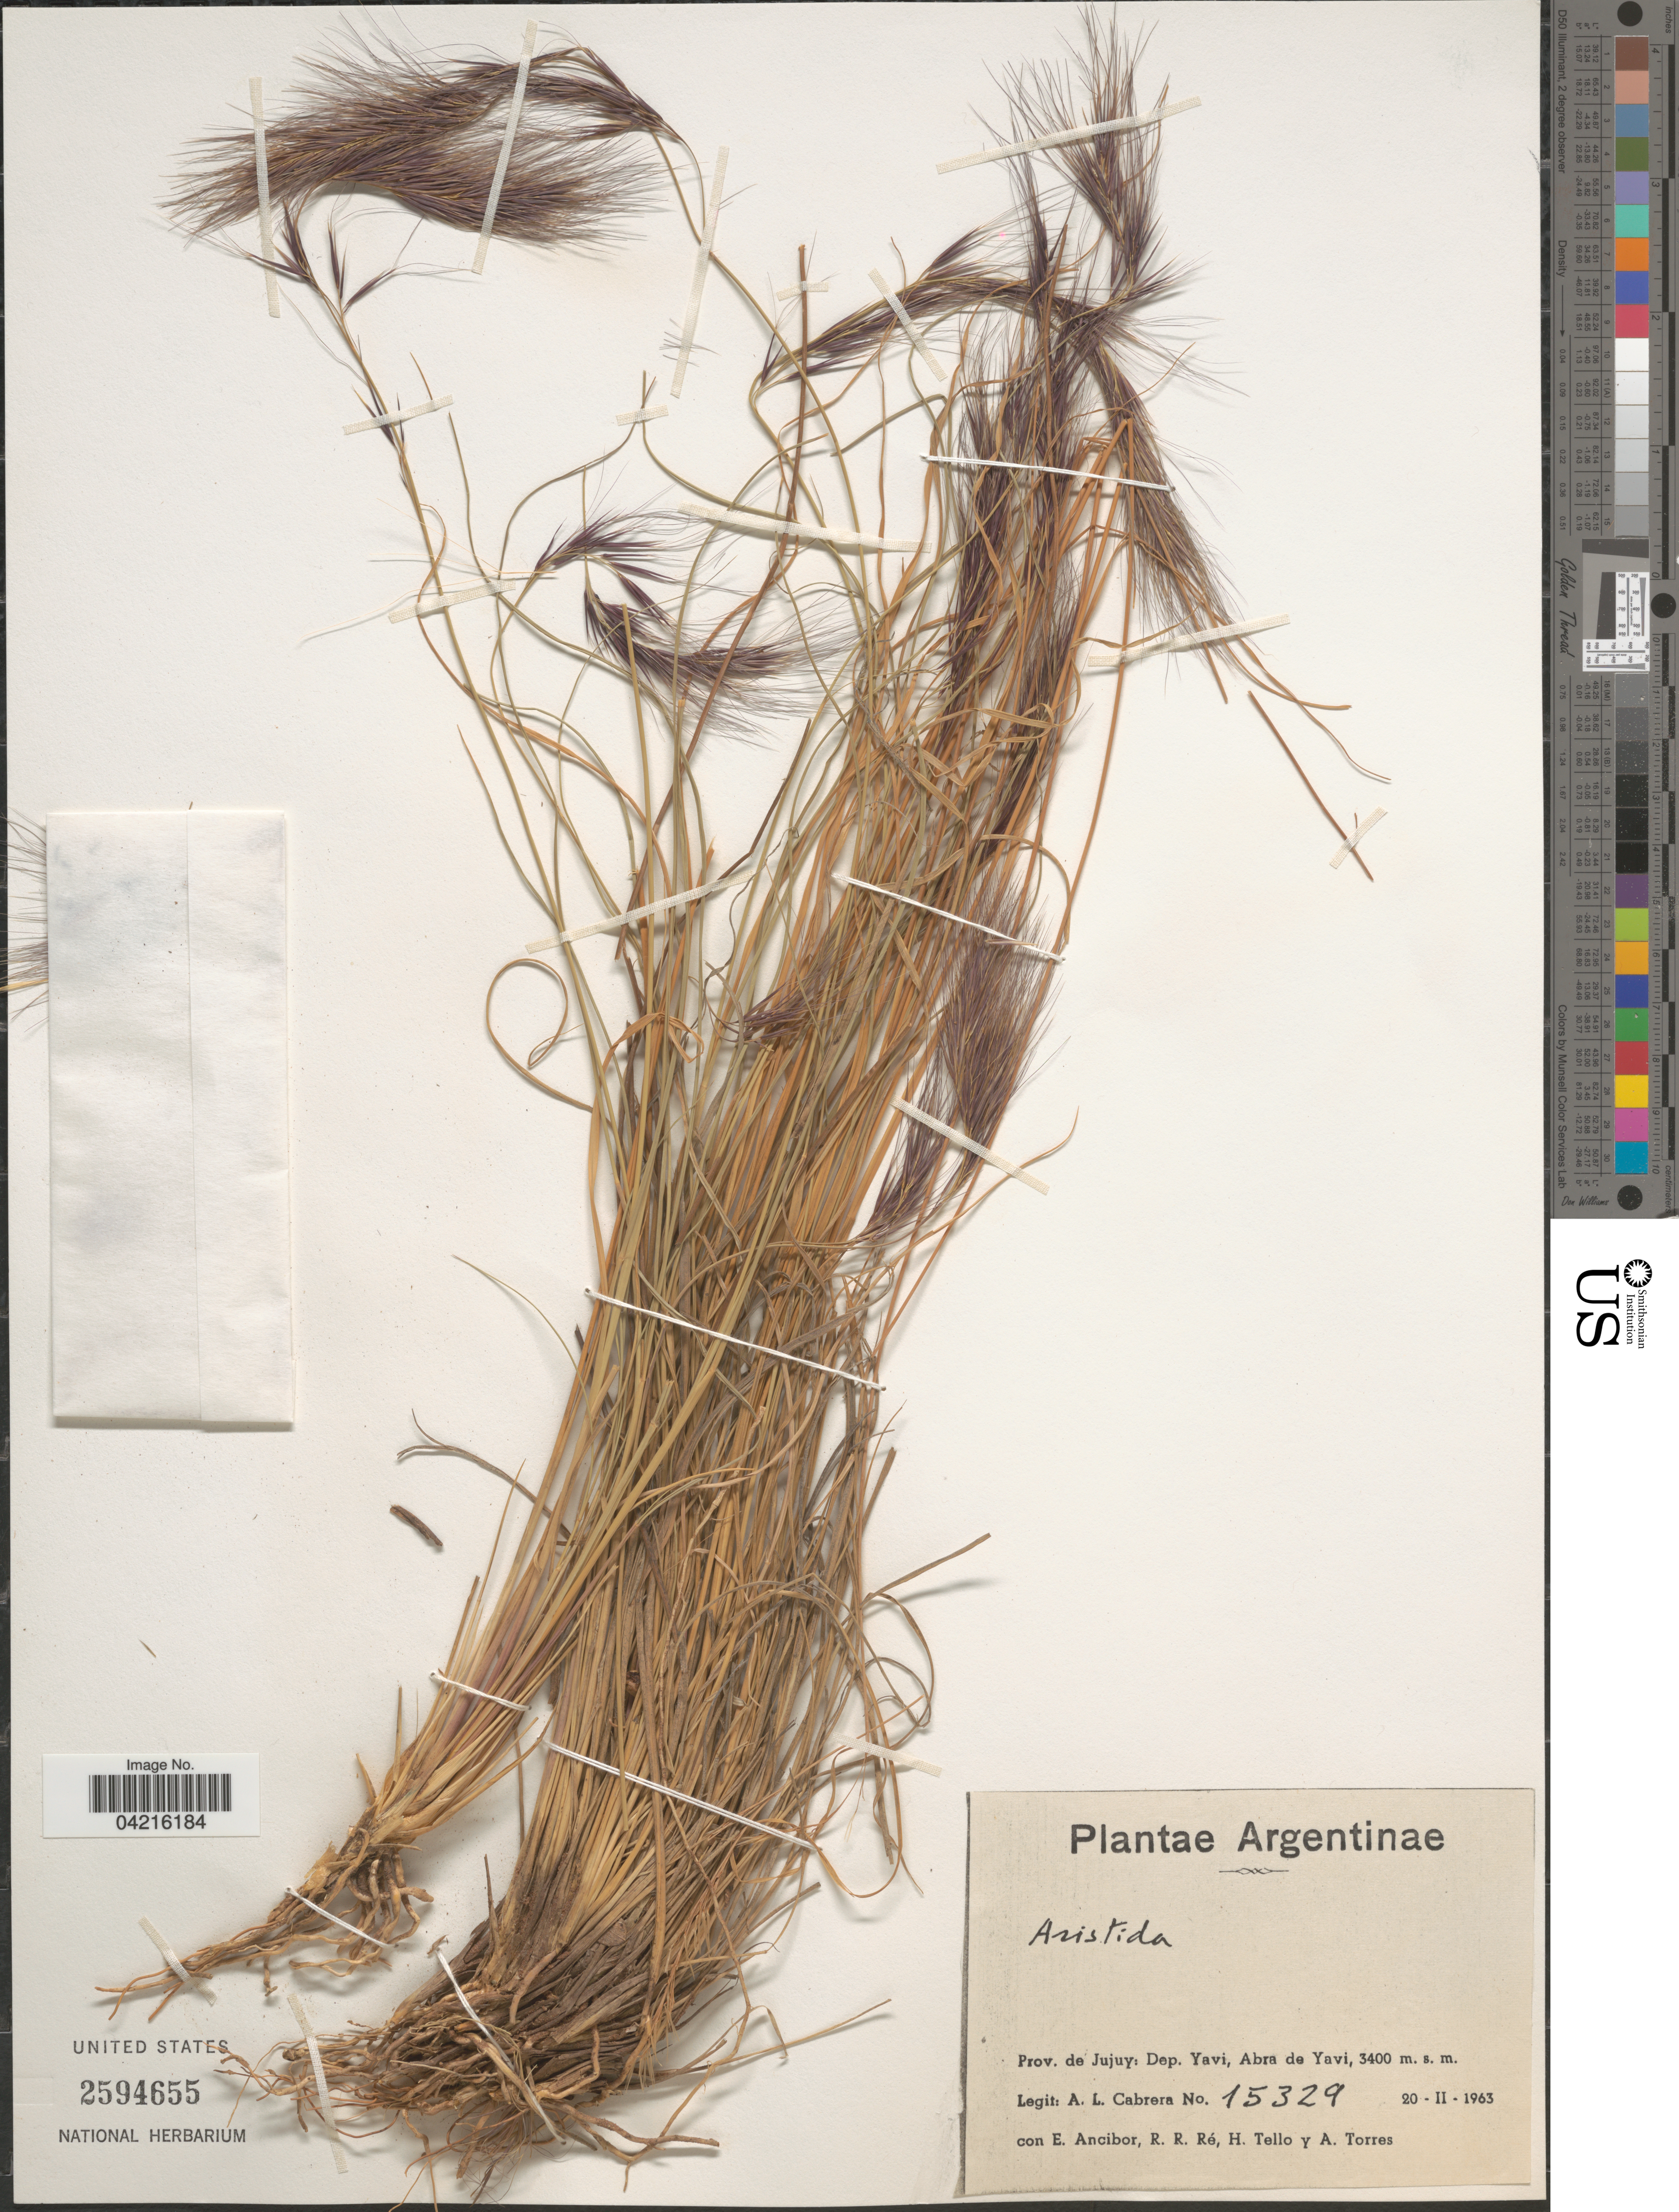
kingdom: Plantae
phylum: Tracheophyta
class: Liliopsida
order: Poales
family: Poaceae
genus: Aristida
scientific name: Aristida sp.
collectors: A. L. Cabrera, E. Ancibor, R. Re, H. Tello & A. Torres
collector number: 15329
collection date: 1963-02-20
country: Argentina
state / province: Jujuy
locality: Dep. Yavi, Abra de Yavi.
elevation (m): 3400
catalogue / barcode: US 2594655